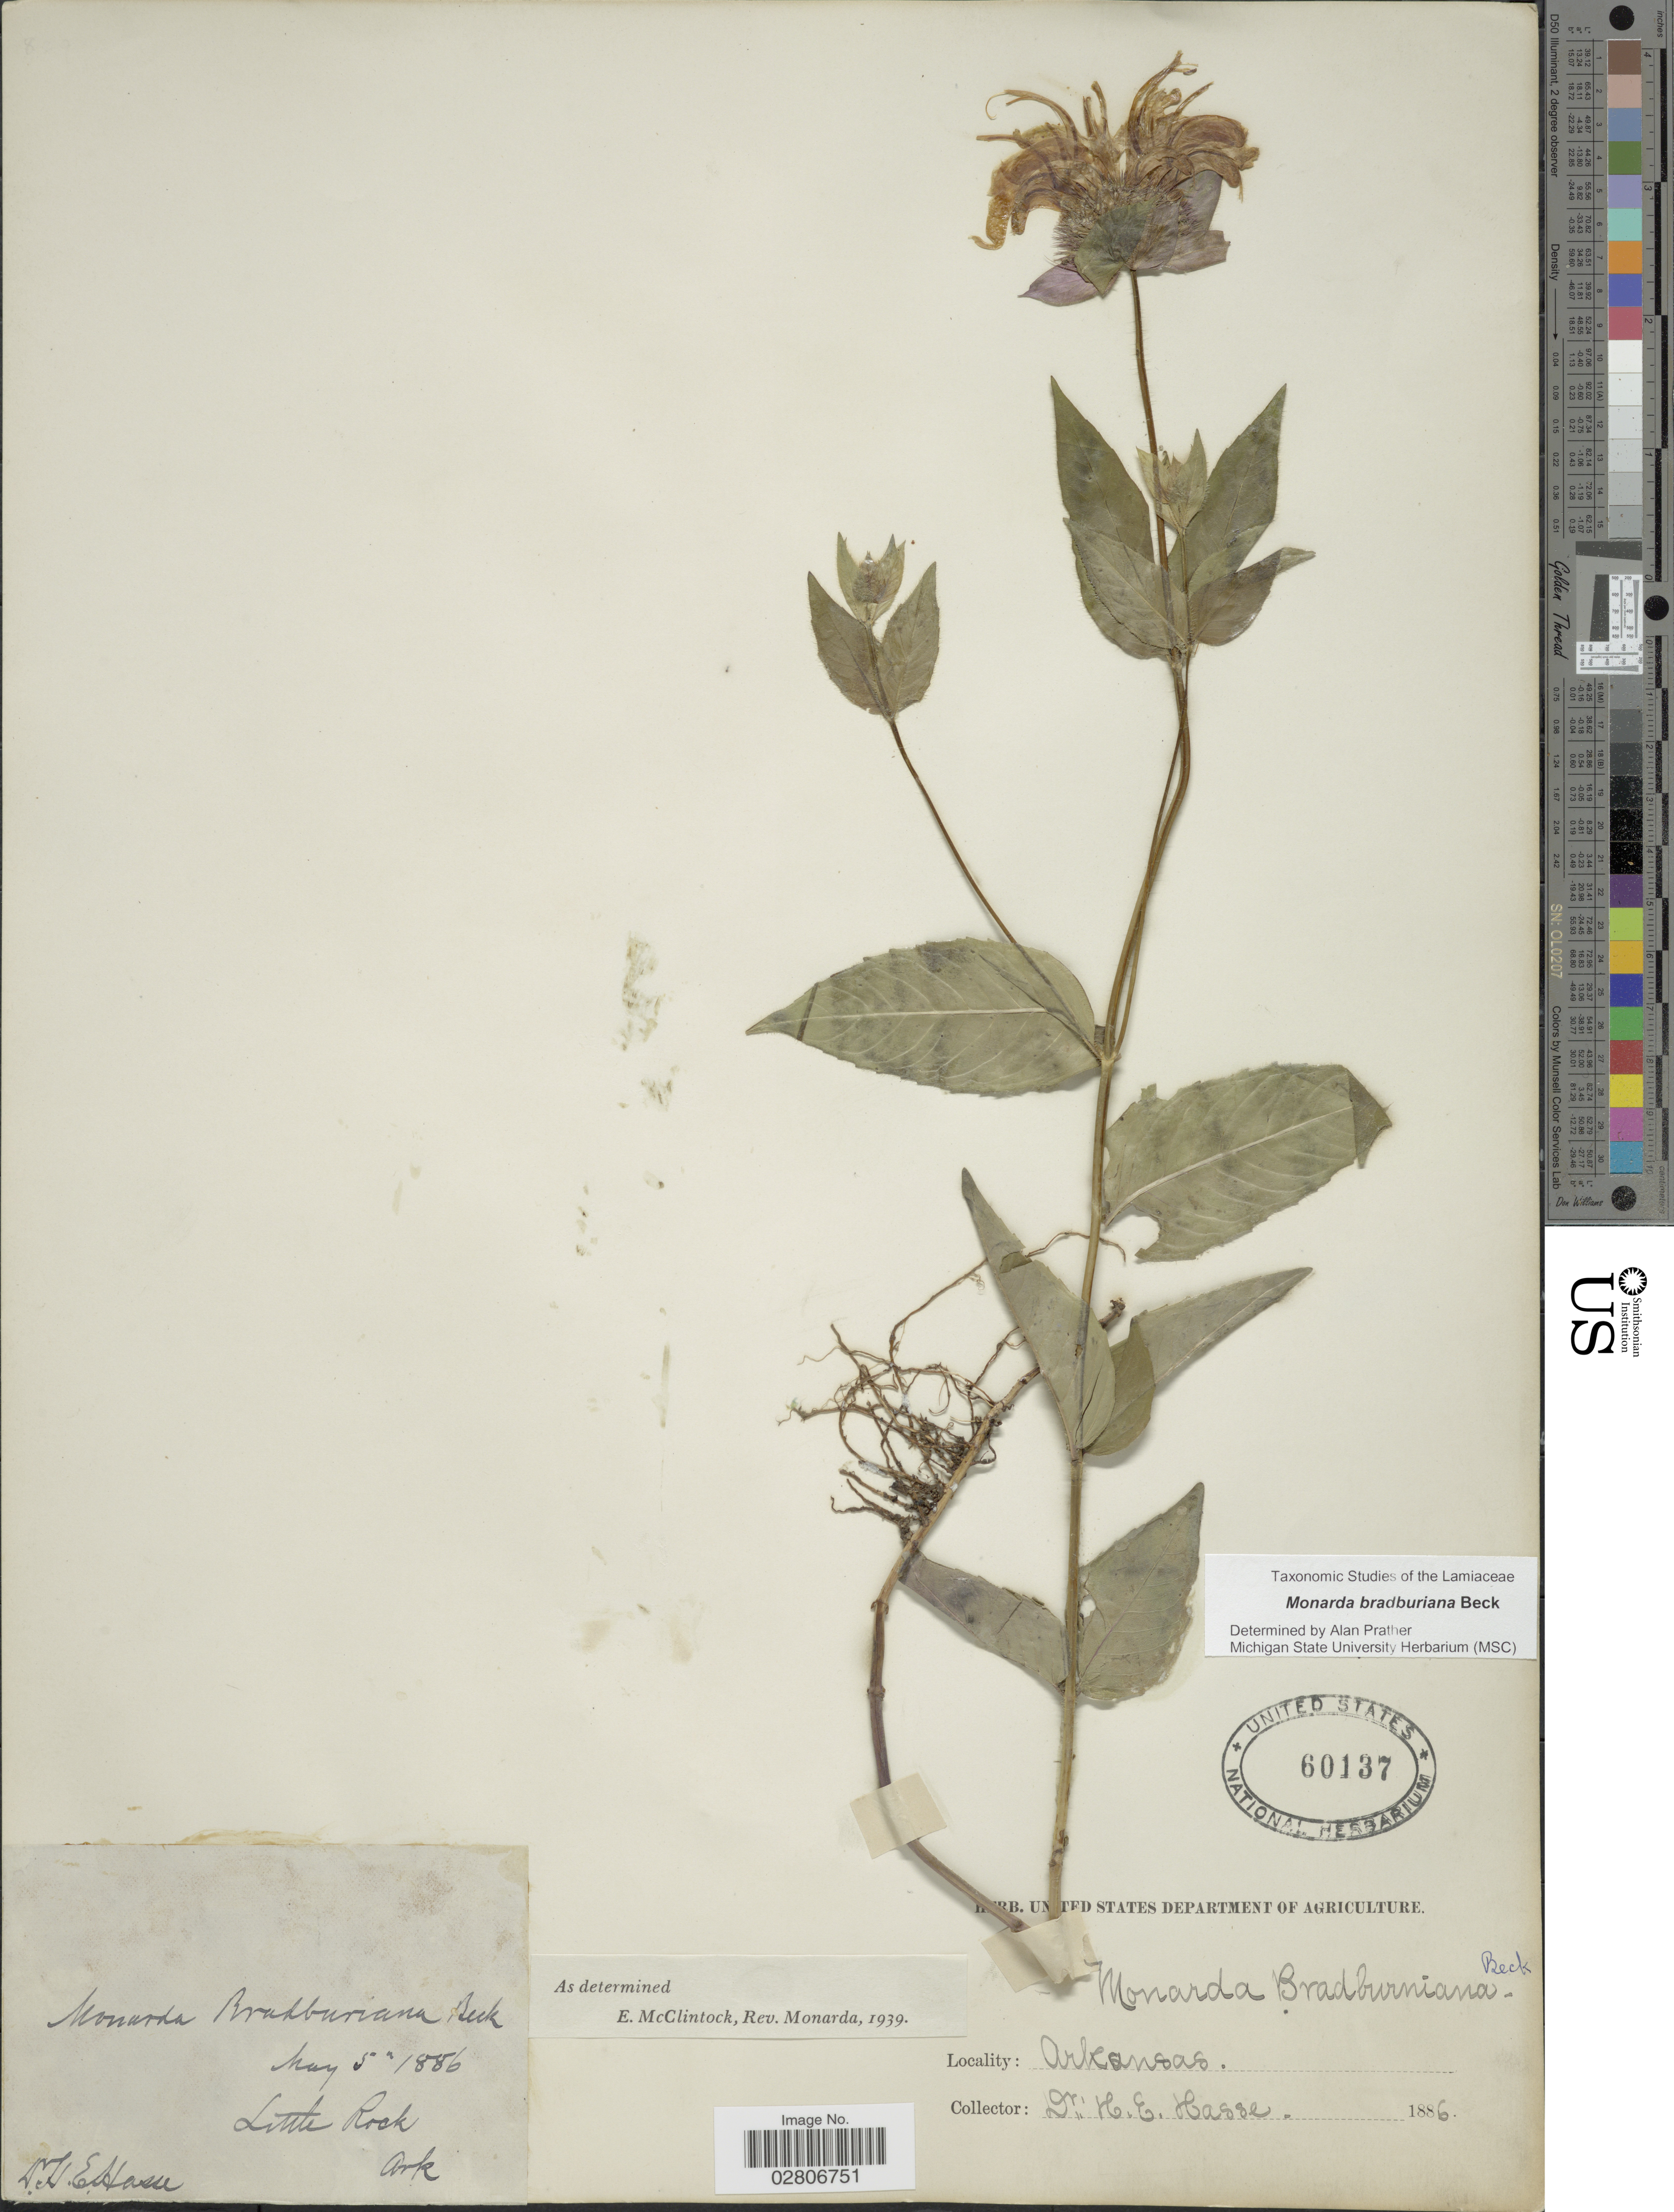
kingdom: Plantae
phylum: Tracheophyta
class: Magnoliopsida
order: Lamiales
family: Lamiaceae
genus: Monarda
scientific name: Monarda bradburiana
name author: L.C. Beck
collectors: H. E. Hasse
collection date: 1886-05-05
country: United States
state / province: Arkansas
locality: Little Rock.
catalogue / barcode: US 60137